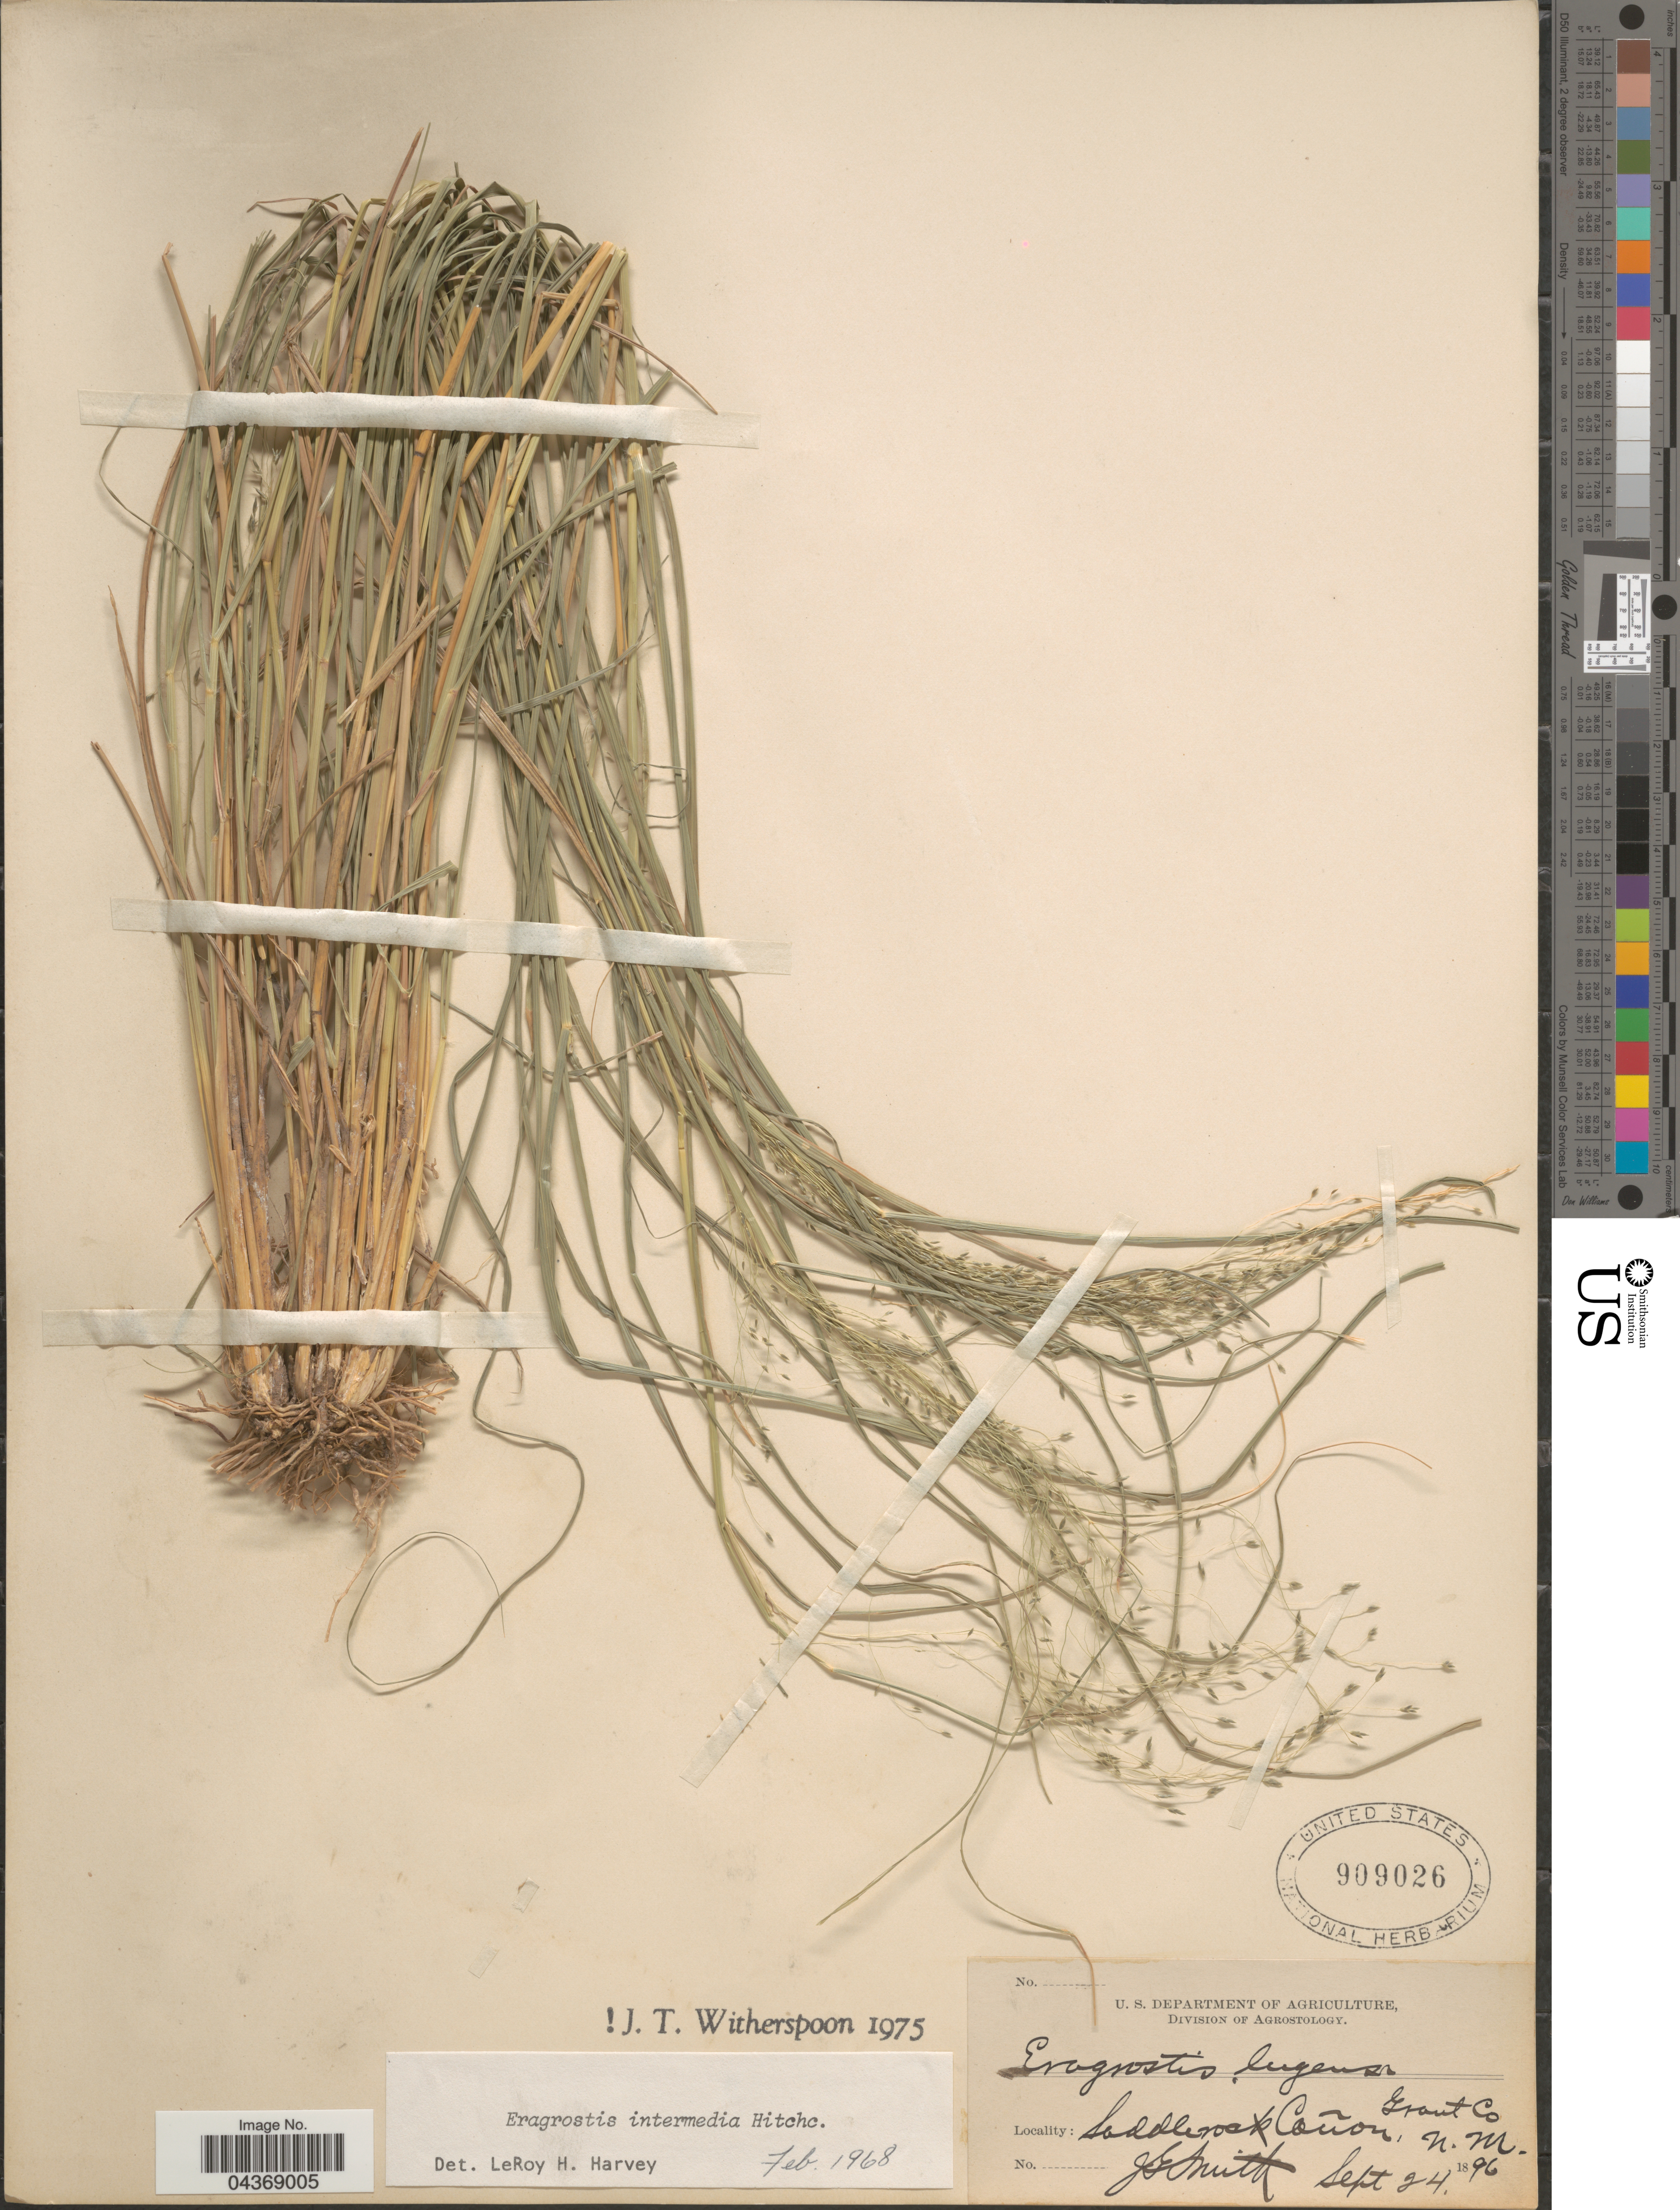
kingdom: Plantae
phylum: Tracheophyta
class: Liliopsida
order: Poales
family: Poaceae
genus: Eragrostis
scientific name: Eragrostis intermedia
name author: Hitchc.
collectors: J. Smith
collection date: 1896-09-24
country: United States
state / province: New Mexico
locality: Saddlerock Cañon. Grant Co.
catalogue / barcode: US 909026